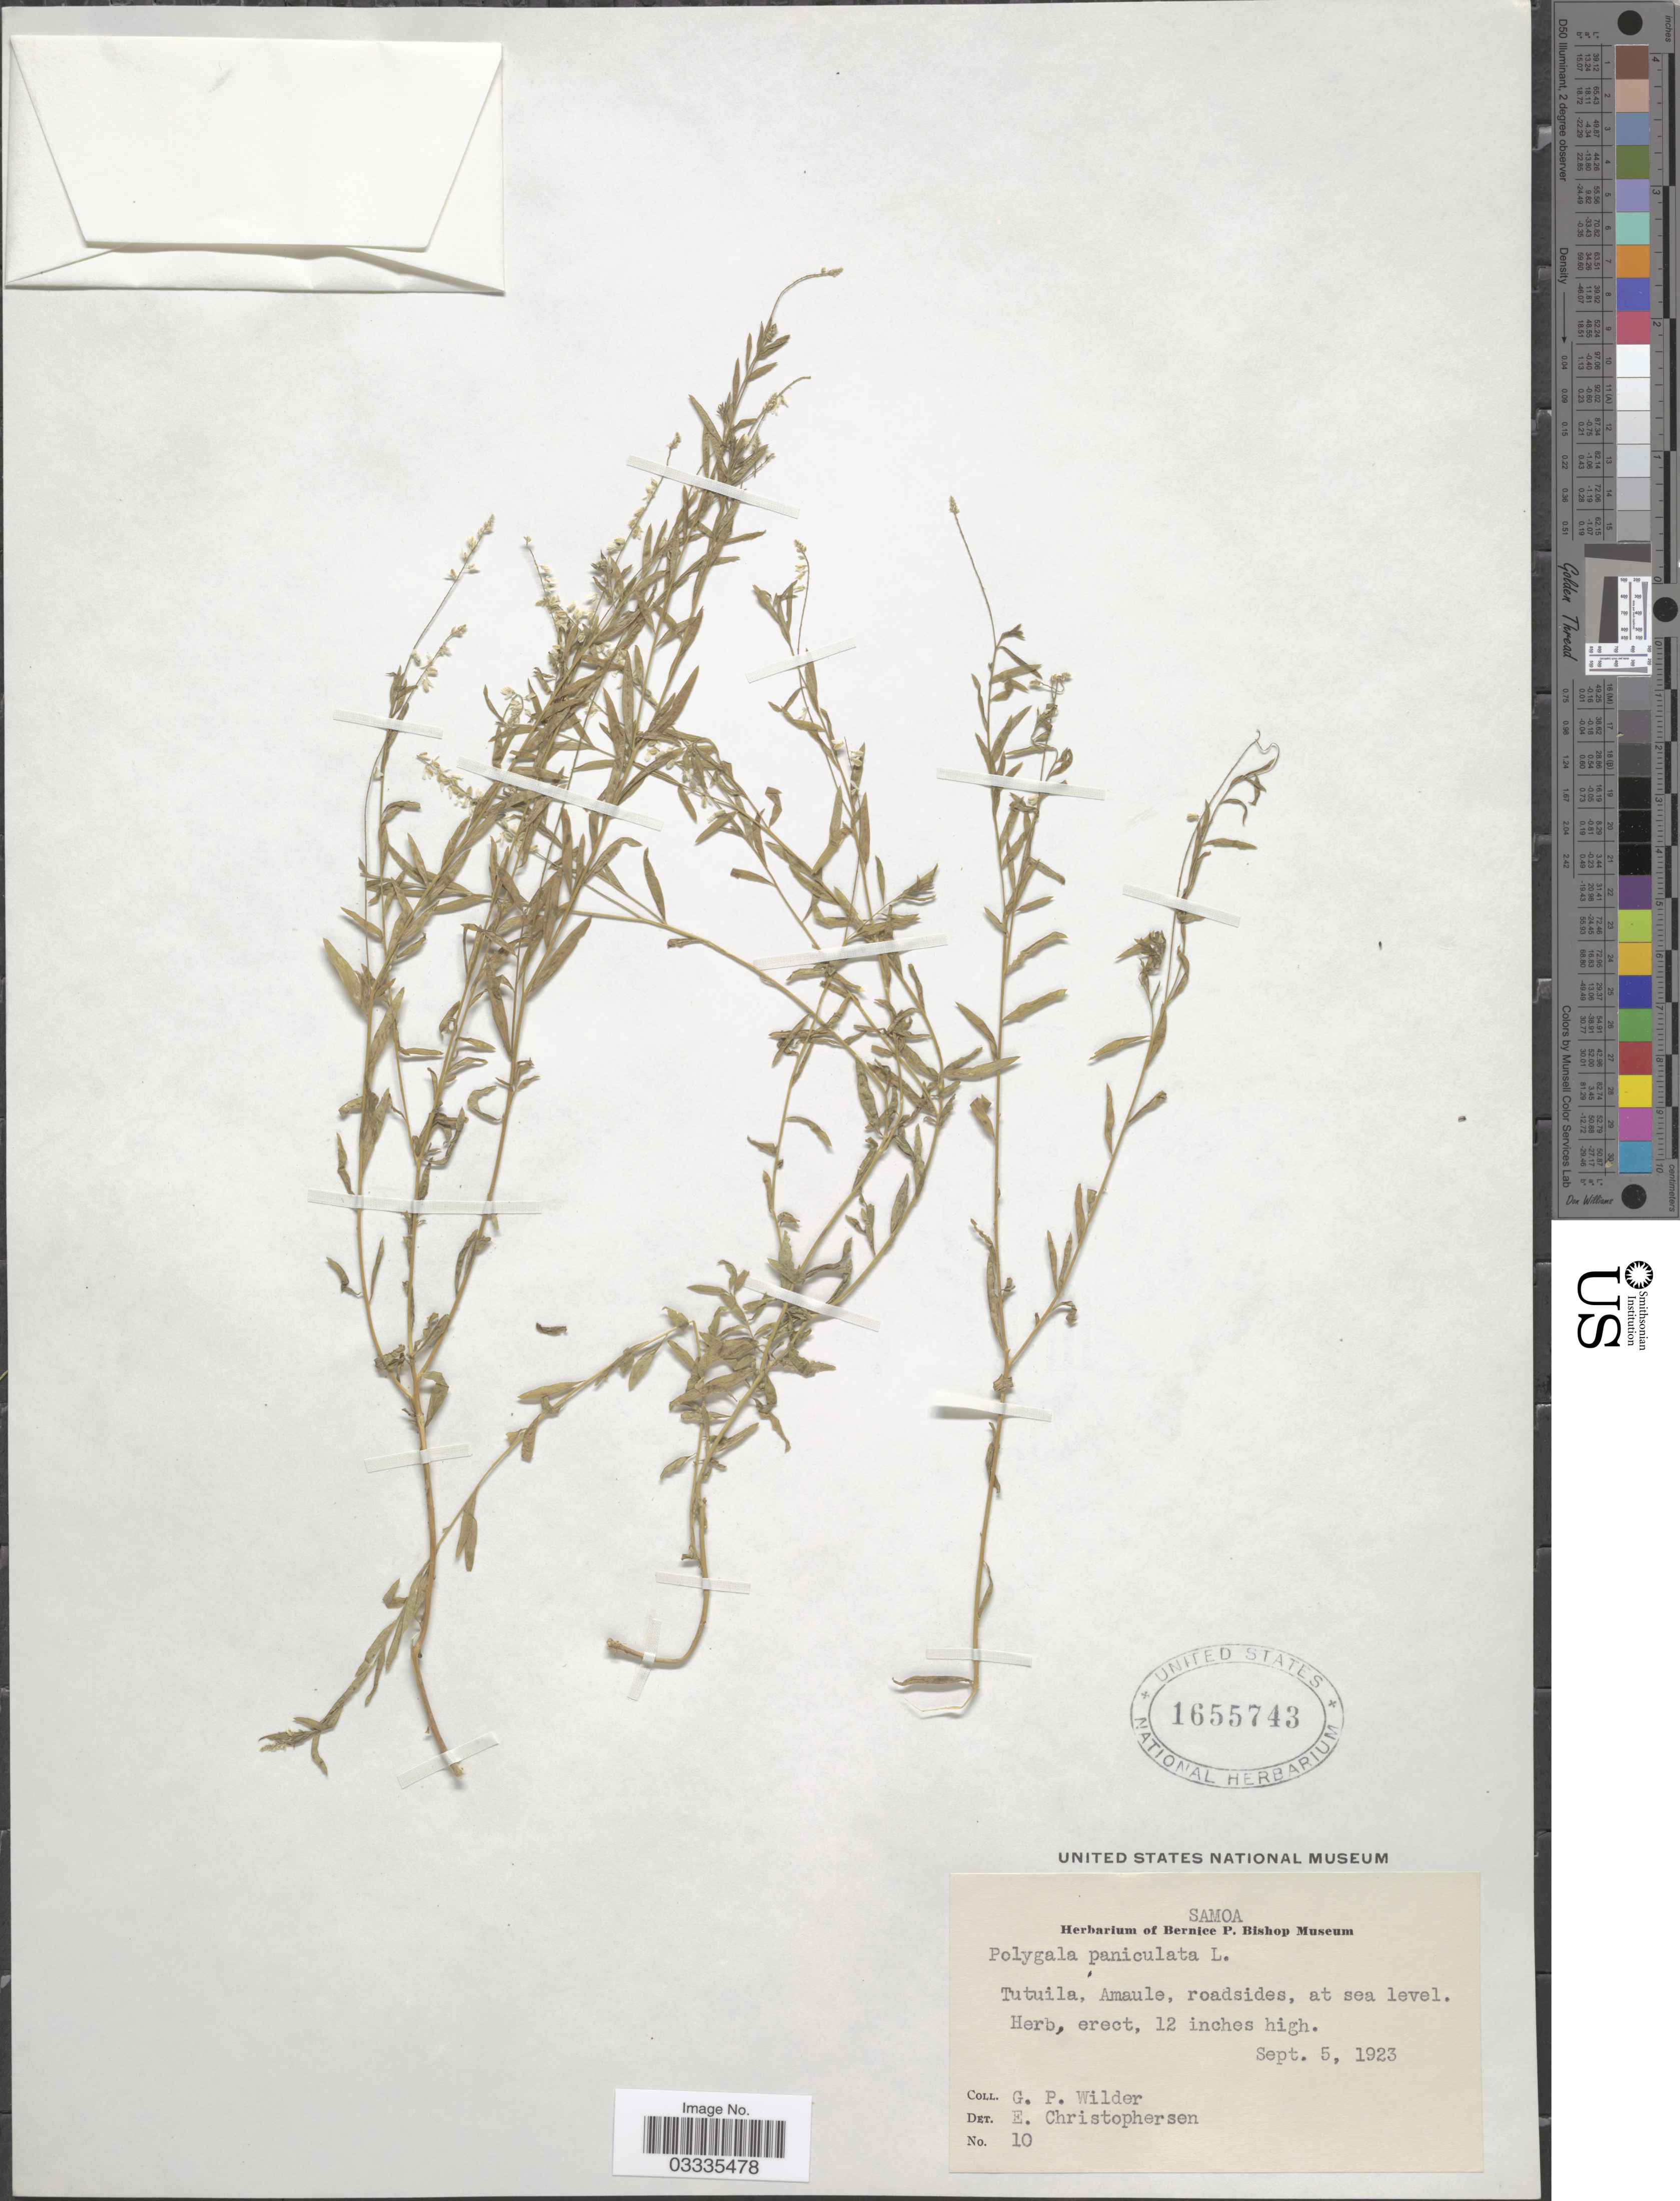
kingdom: Plantae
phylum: Tracheophyta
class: Magnoliopsida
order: Fabales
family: Polygalaceae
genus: Polygala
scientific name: Polygala paniculata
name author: L.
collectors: G. Wilder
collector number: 10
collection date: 1923-09-05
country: American Samoa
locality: Samoa. Tutuila, Amaule.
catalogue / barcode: US 1655743